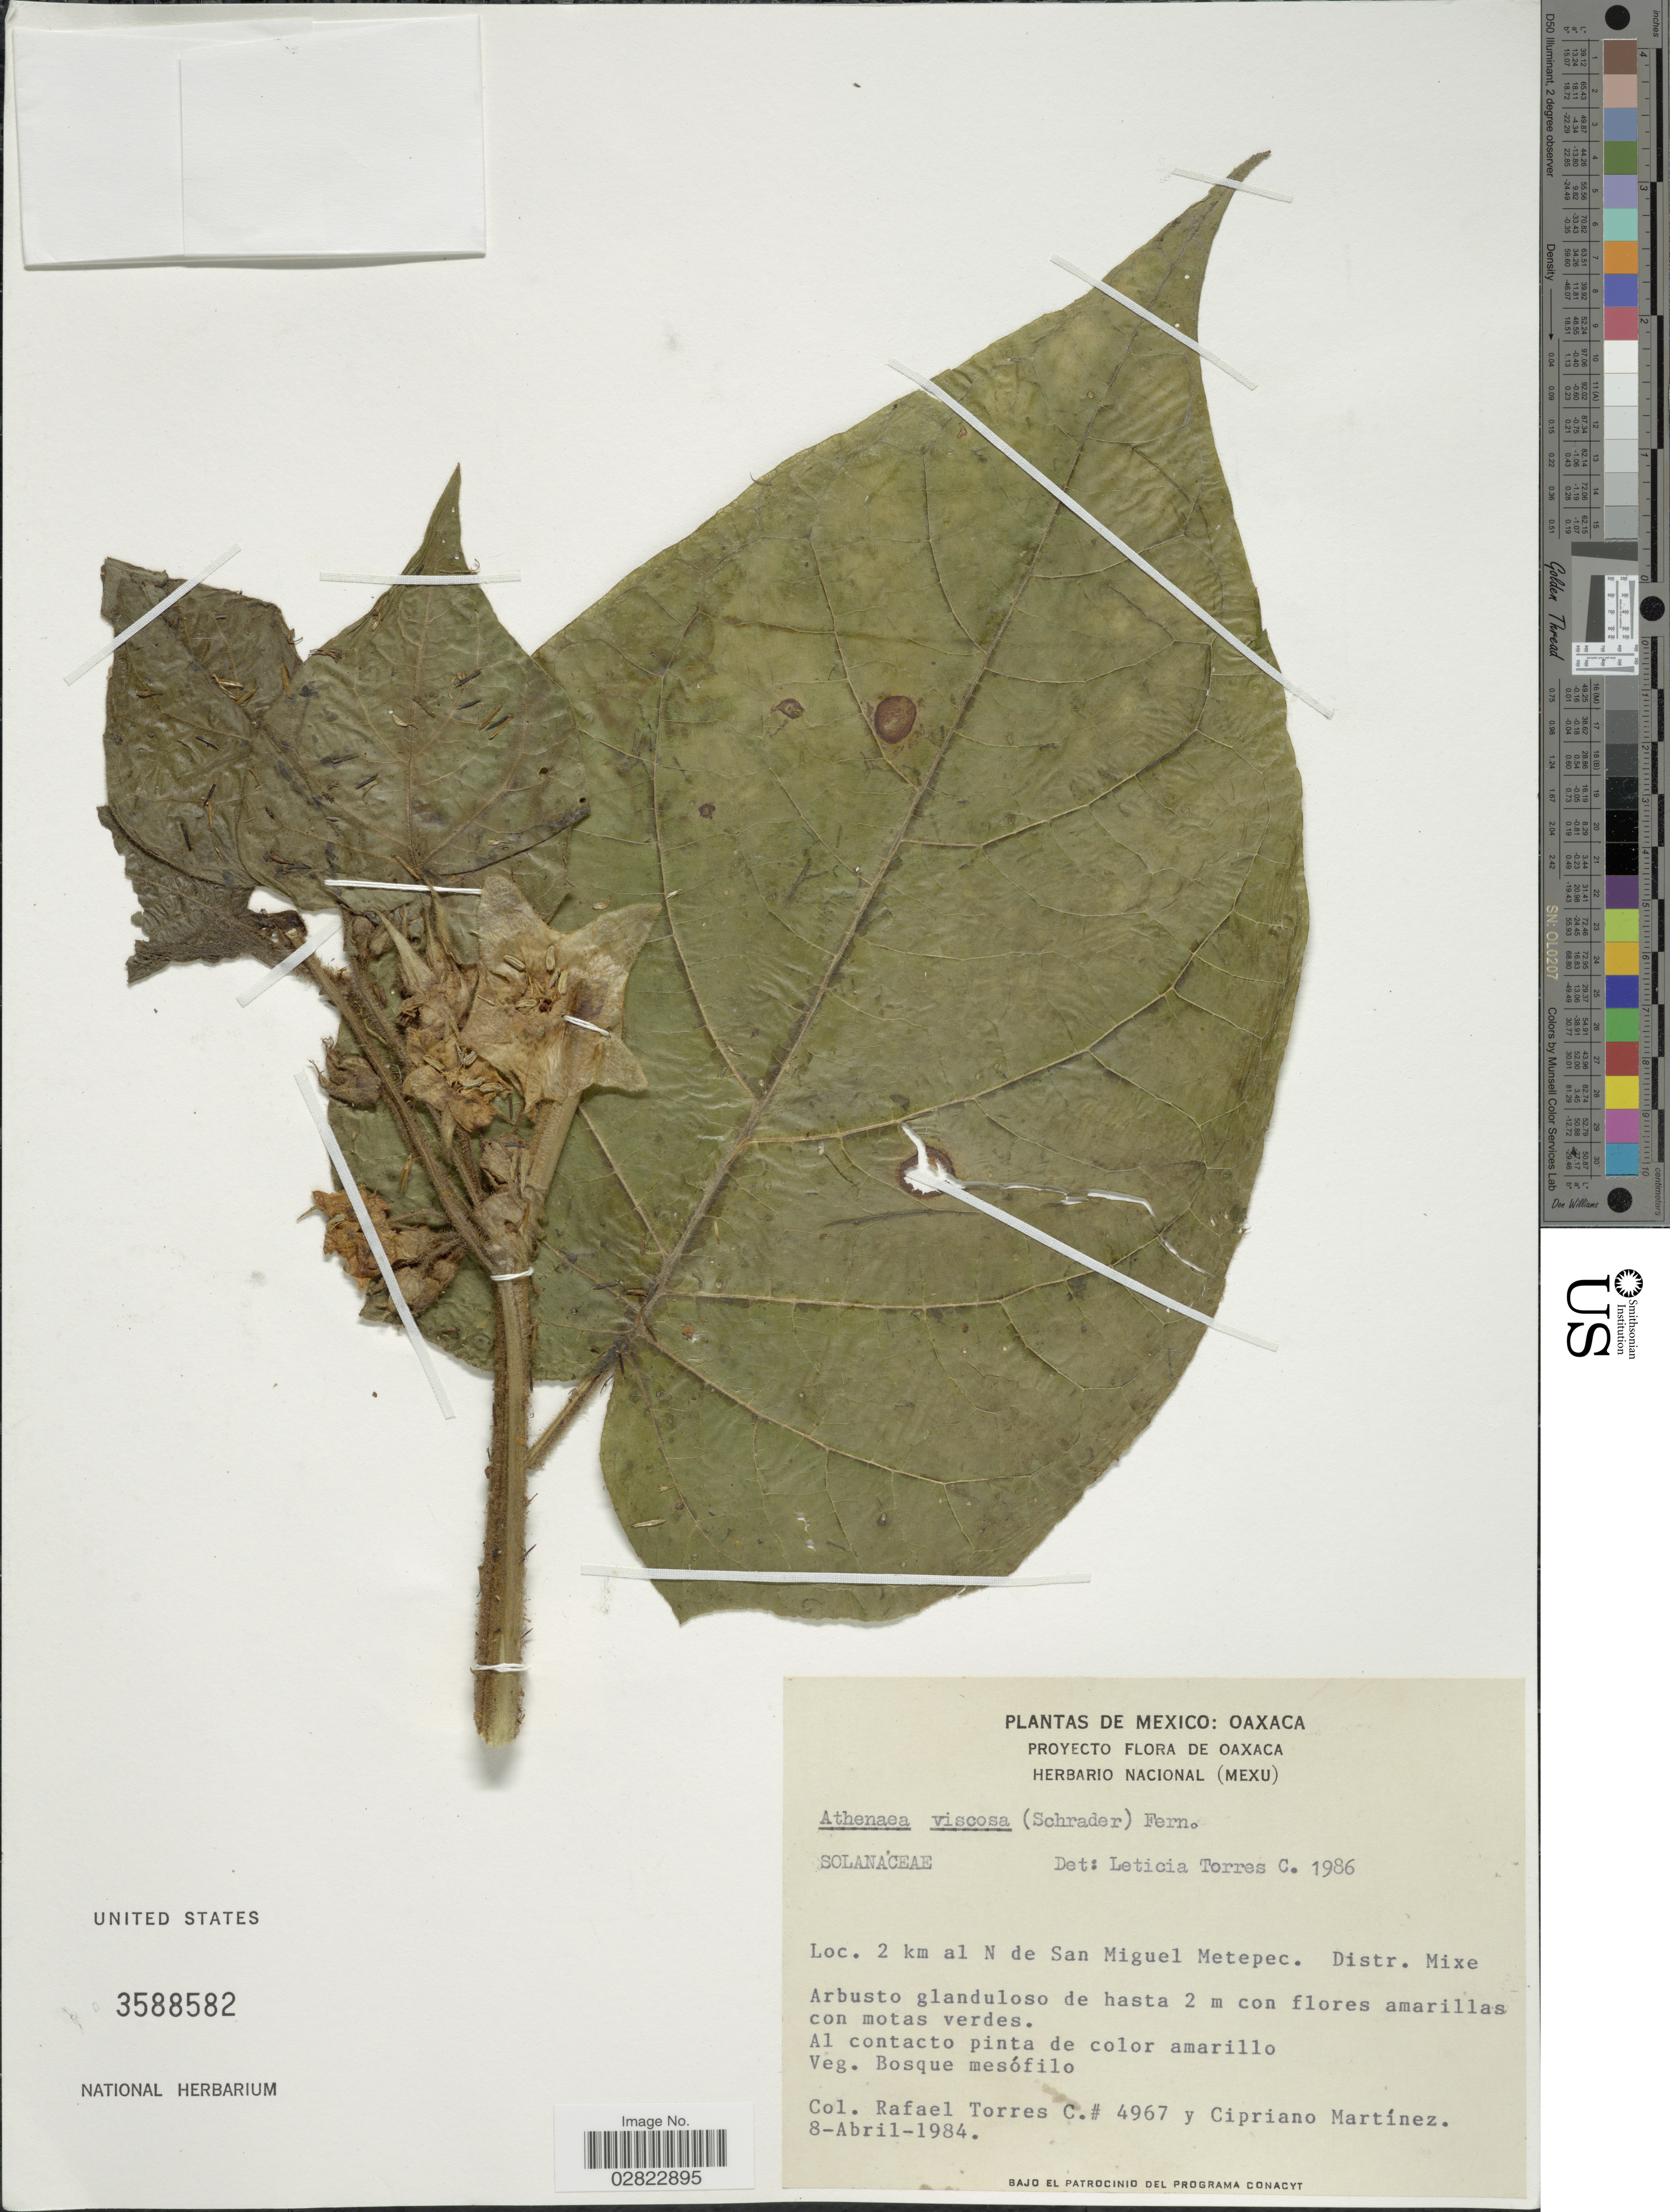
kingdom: Plantae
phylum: Tracheophyta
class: Magnoliopsida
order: Solanales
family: Solanaceae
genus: Chamaesaracha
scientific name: Chamaesaracha viscosa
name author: (Schrad.) Hunz.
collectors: R. Torres C. & C. Martínez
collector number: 4967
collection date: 1984-04-08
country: Mexico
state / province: Oaxaca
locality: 2 km al N de San Miguel Metepec, Distr. Mixe.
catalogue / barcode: US 3588582